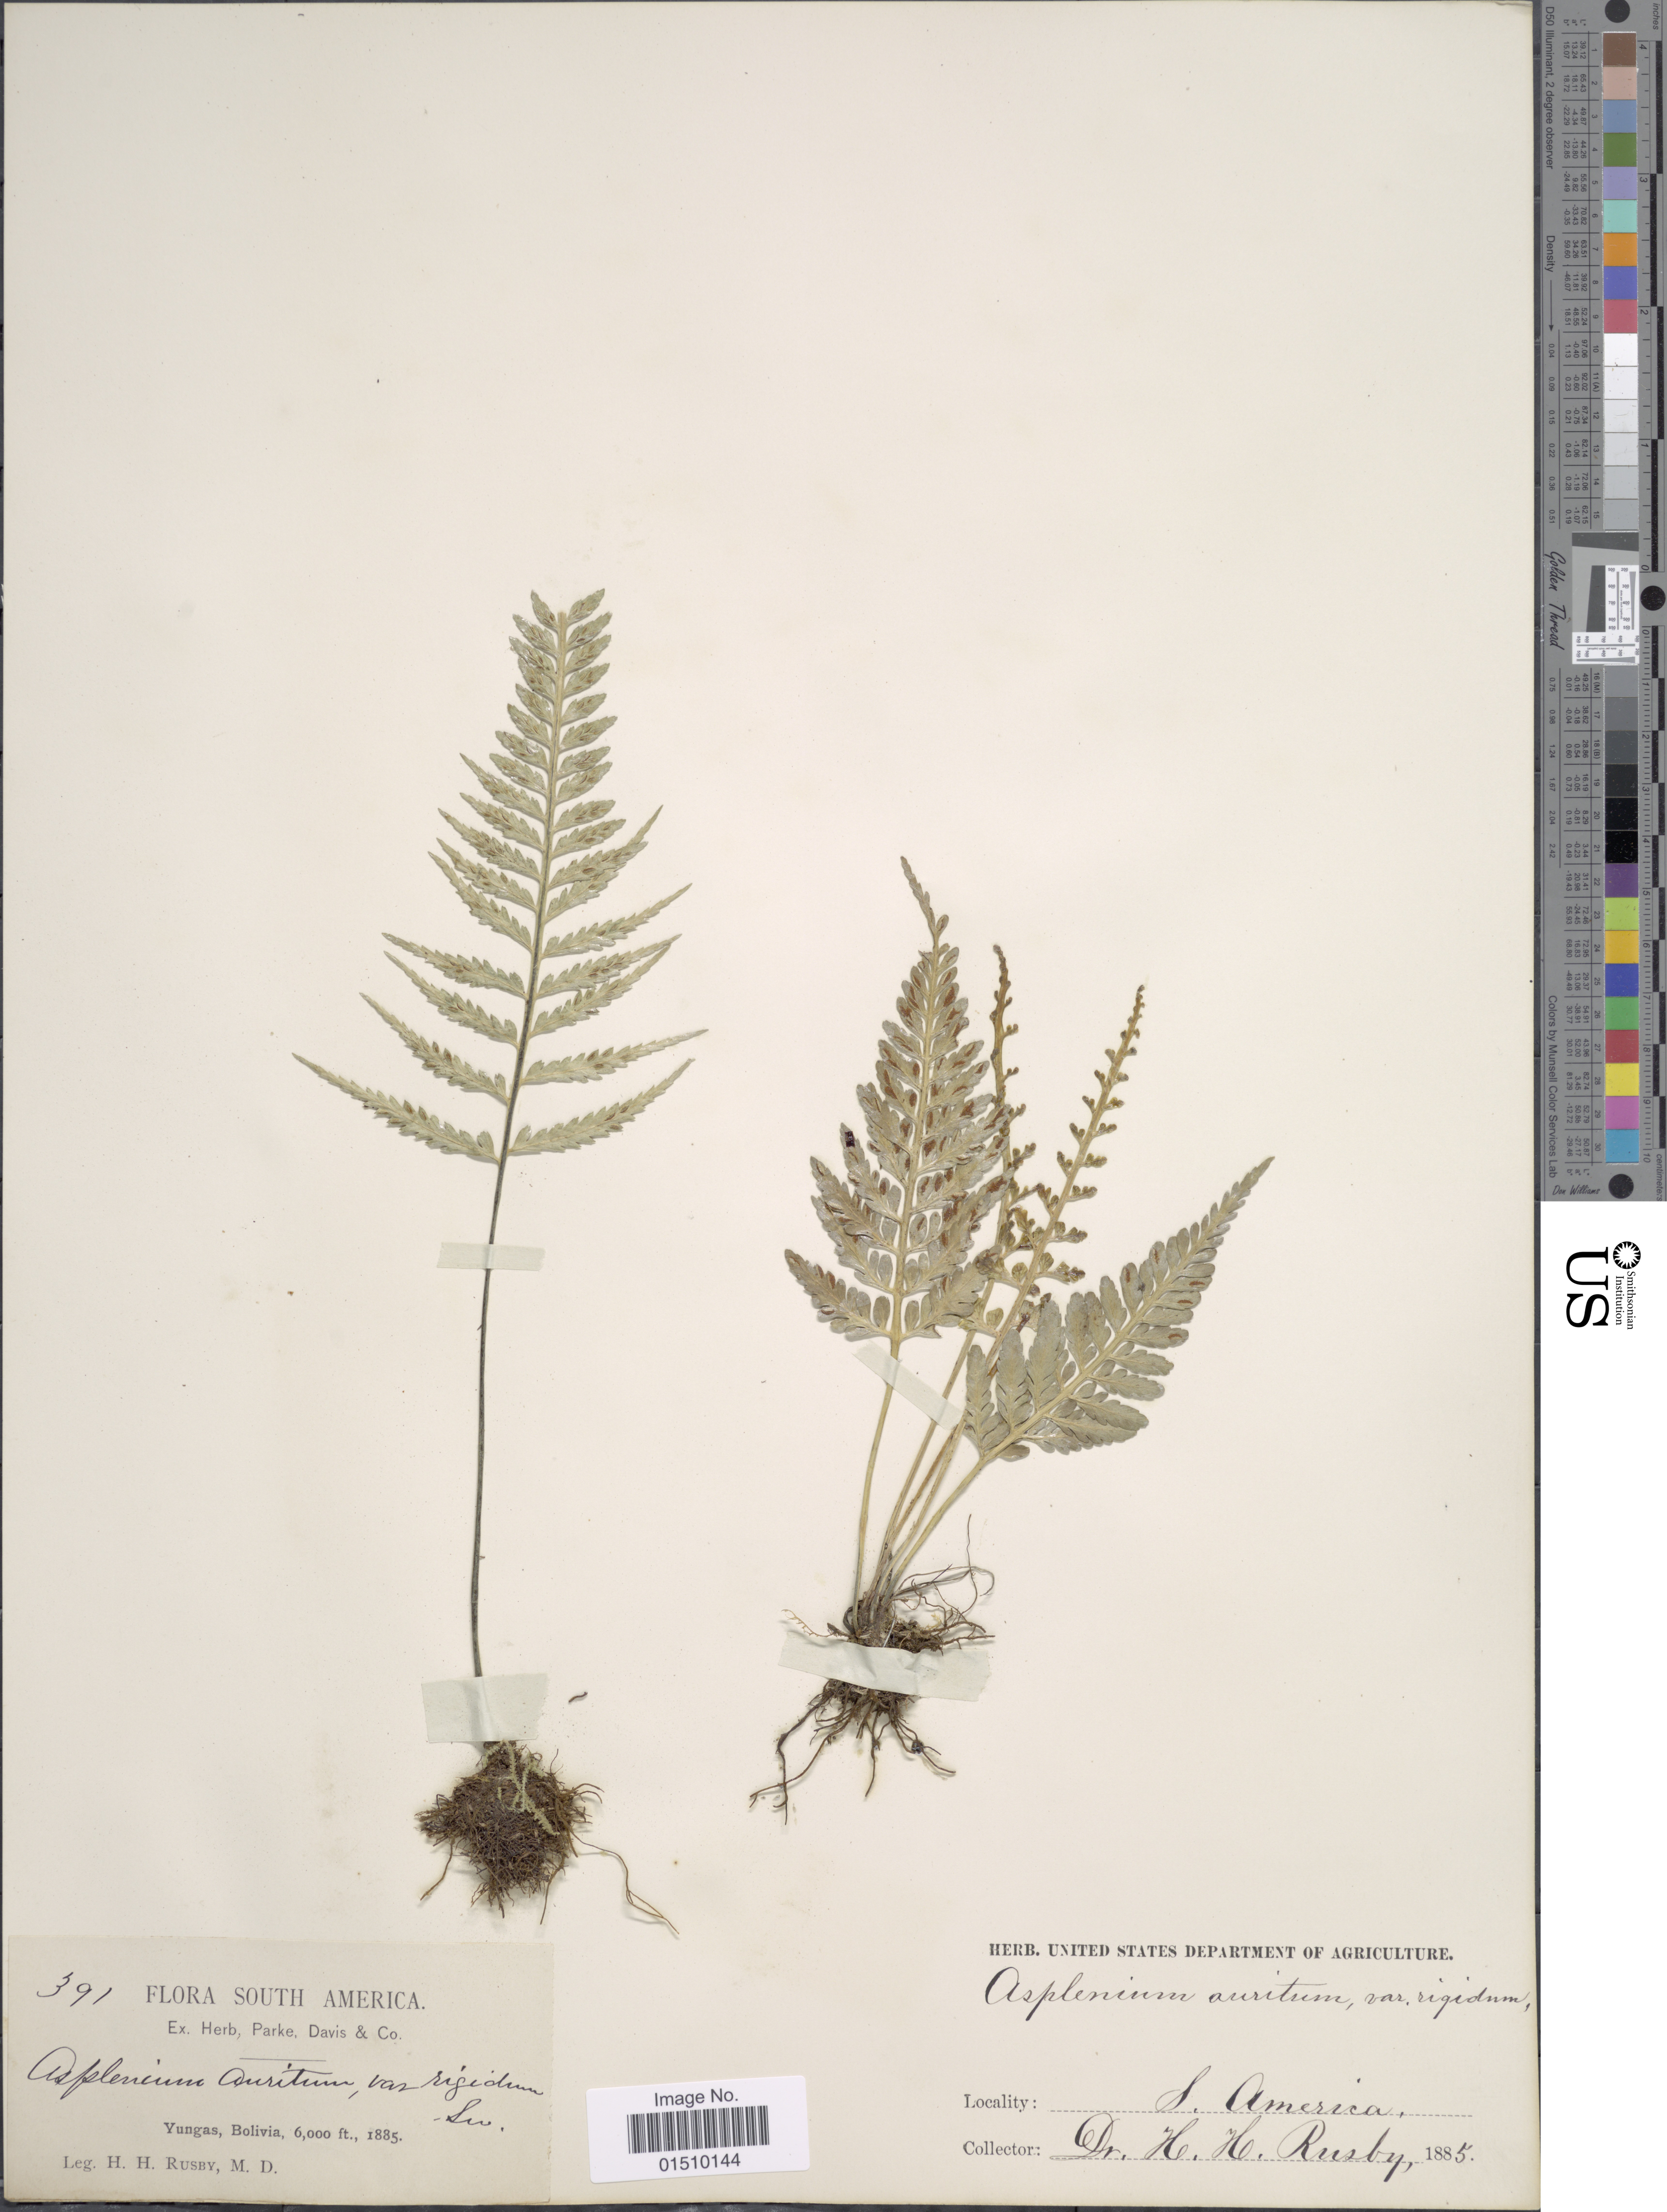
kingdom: Plantae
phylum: Tracheophyta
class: Polypodiopsida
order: Polypodiales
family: Aspleniaceae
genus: Asplenium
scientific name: Asplenium auritum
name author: Sw.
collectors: H. H. Rusby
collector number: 391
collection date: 1885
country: Bolivia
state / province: La Paz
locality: Yungas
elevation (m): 1829